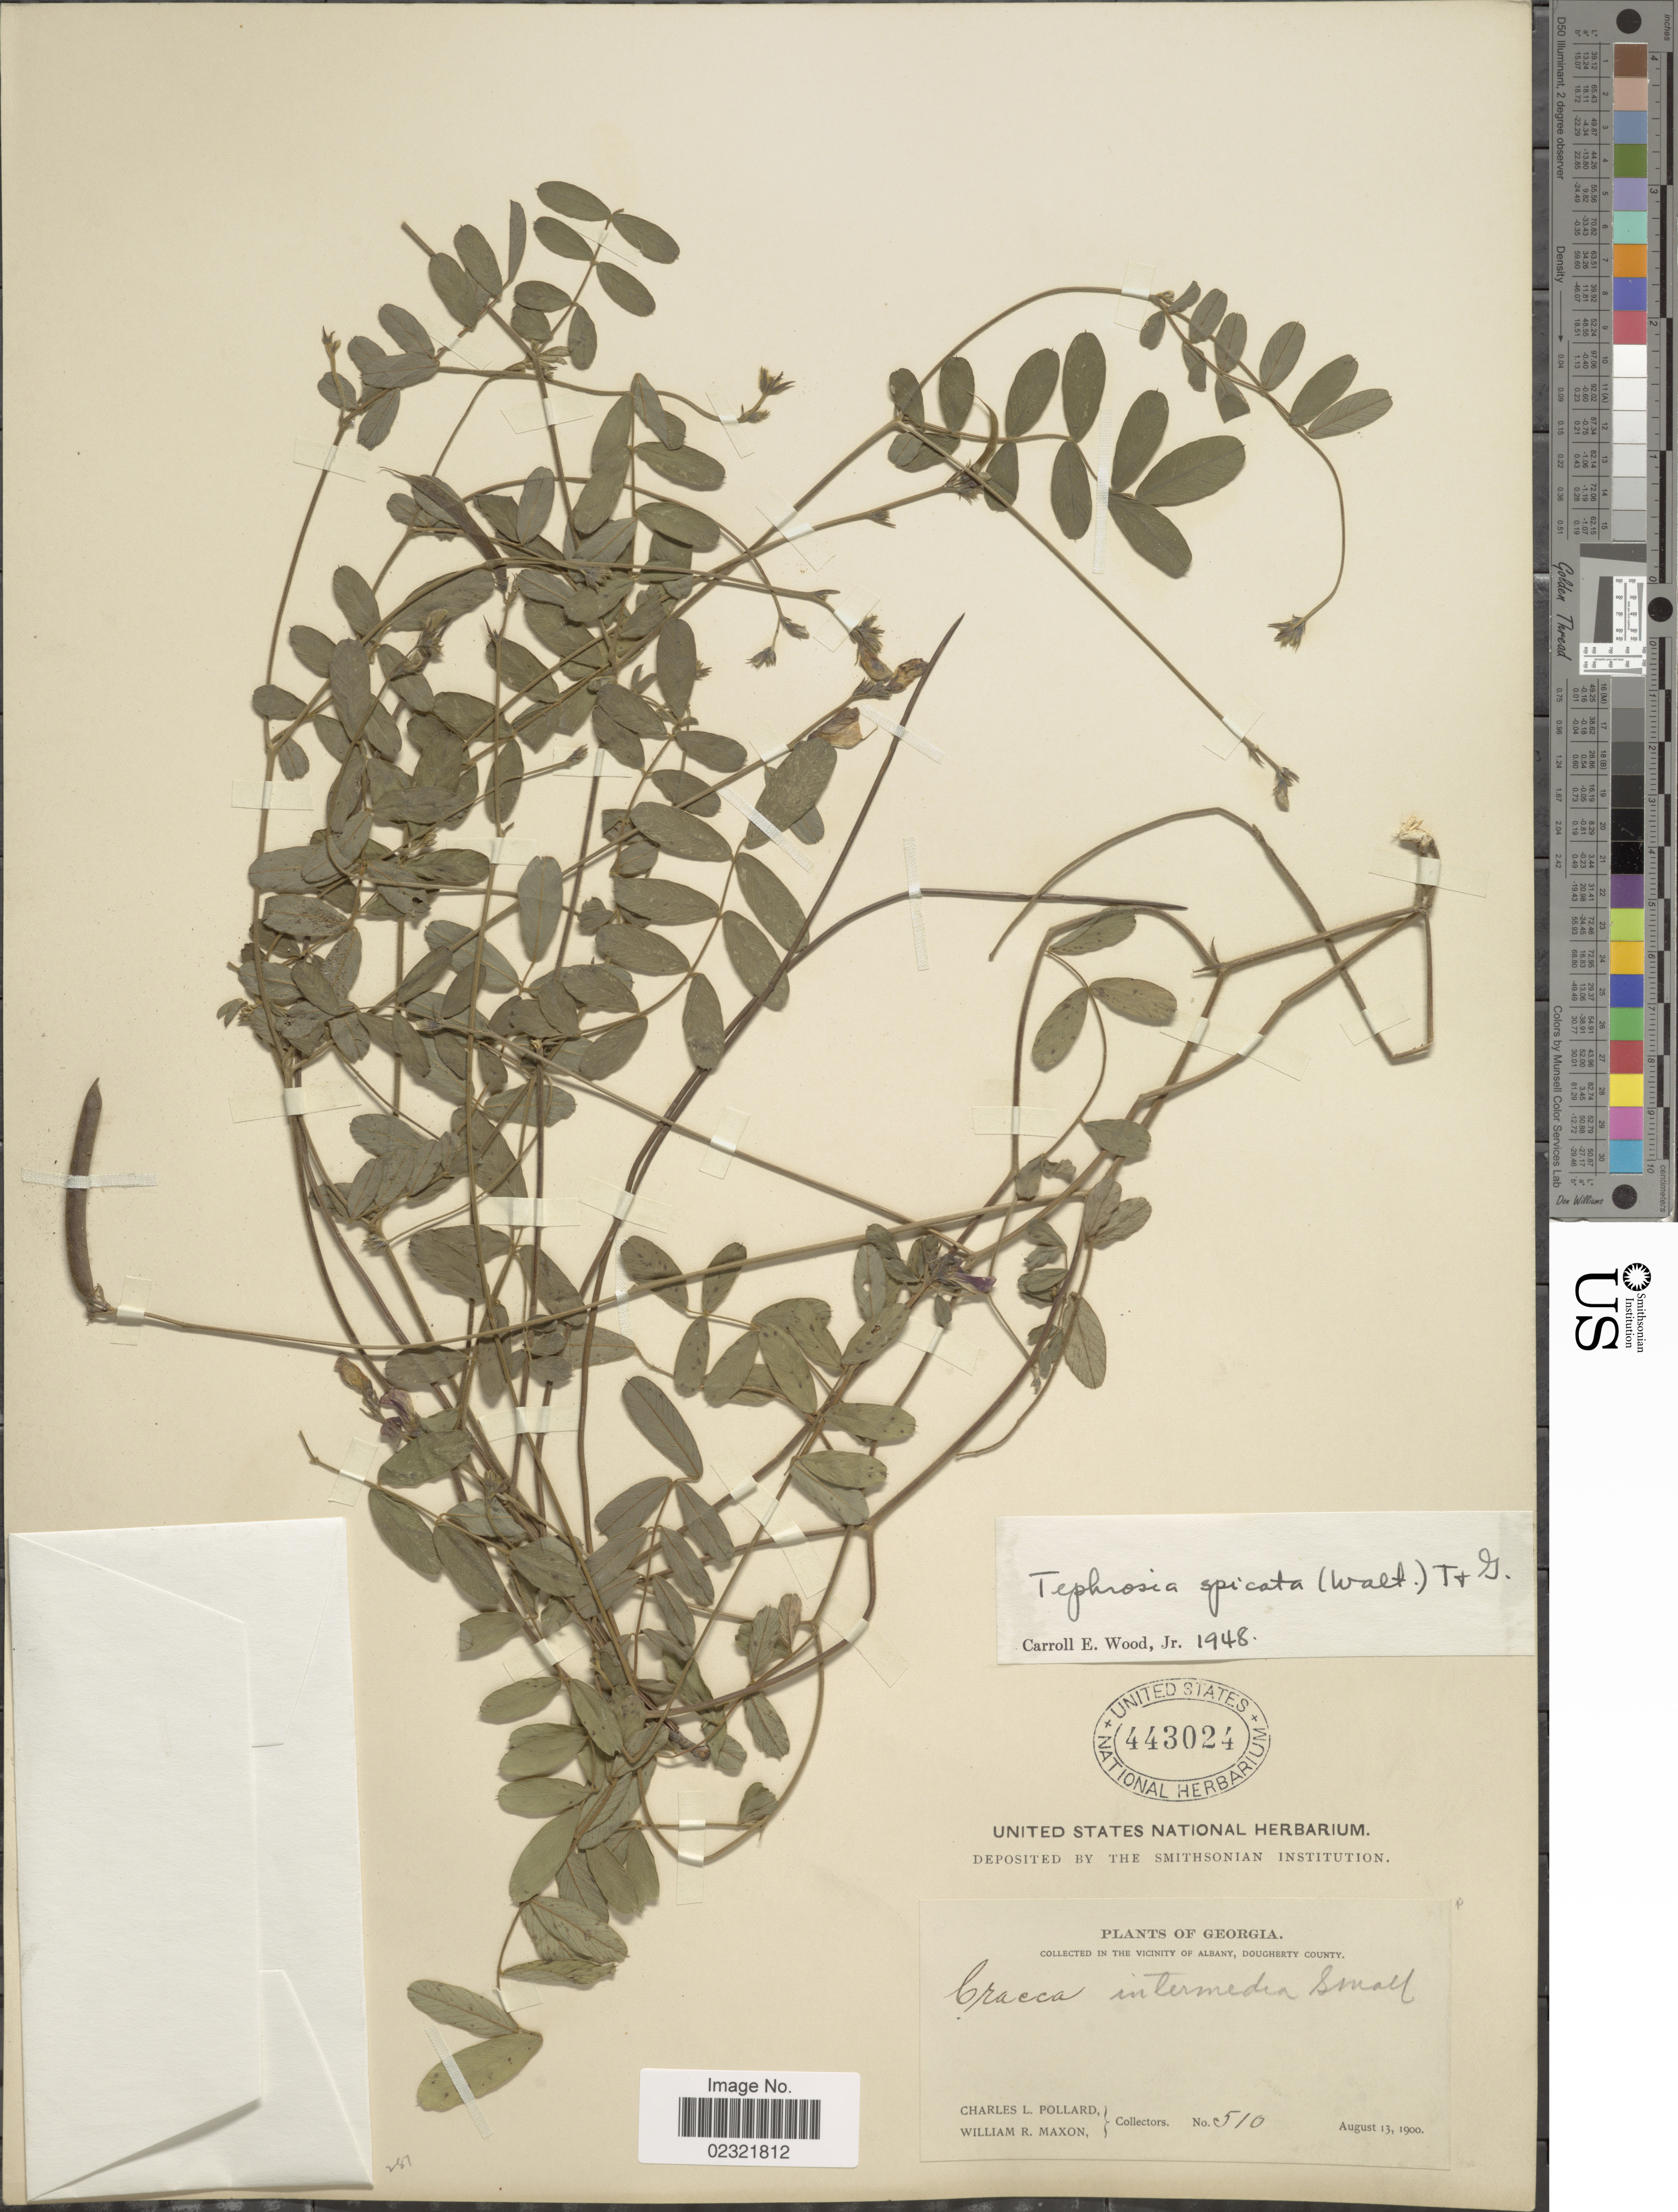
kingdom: Plantae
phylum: Tracheophyta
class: Magnoliopsida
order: Fabales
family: Fabaceae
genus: Tephrosia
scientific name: Tephrosia spicata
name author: (Walter) Torr. & A. Gray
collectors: C. L. Pollard & W. R. Maxon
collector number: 510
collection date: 1900-08-13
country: United States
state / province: Georgia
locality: In the Vicinity of Albany, Dougherty County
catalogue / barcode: US 443024